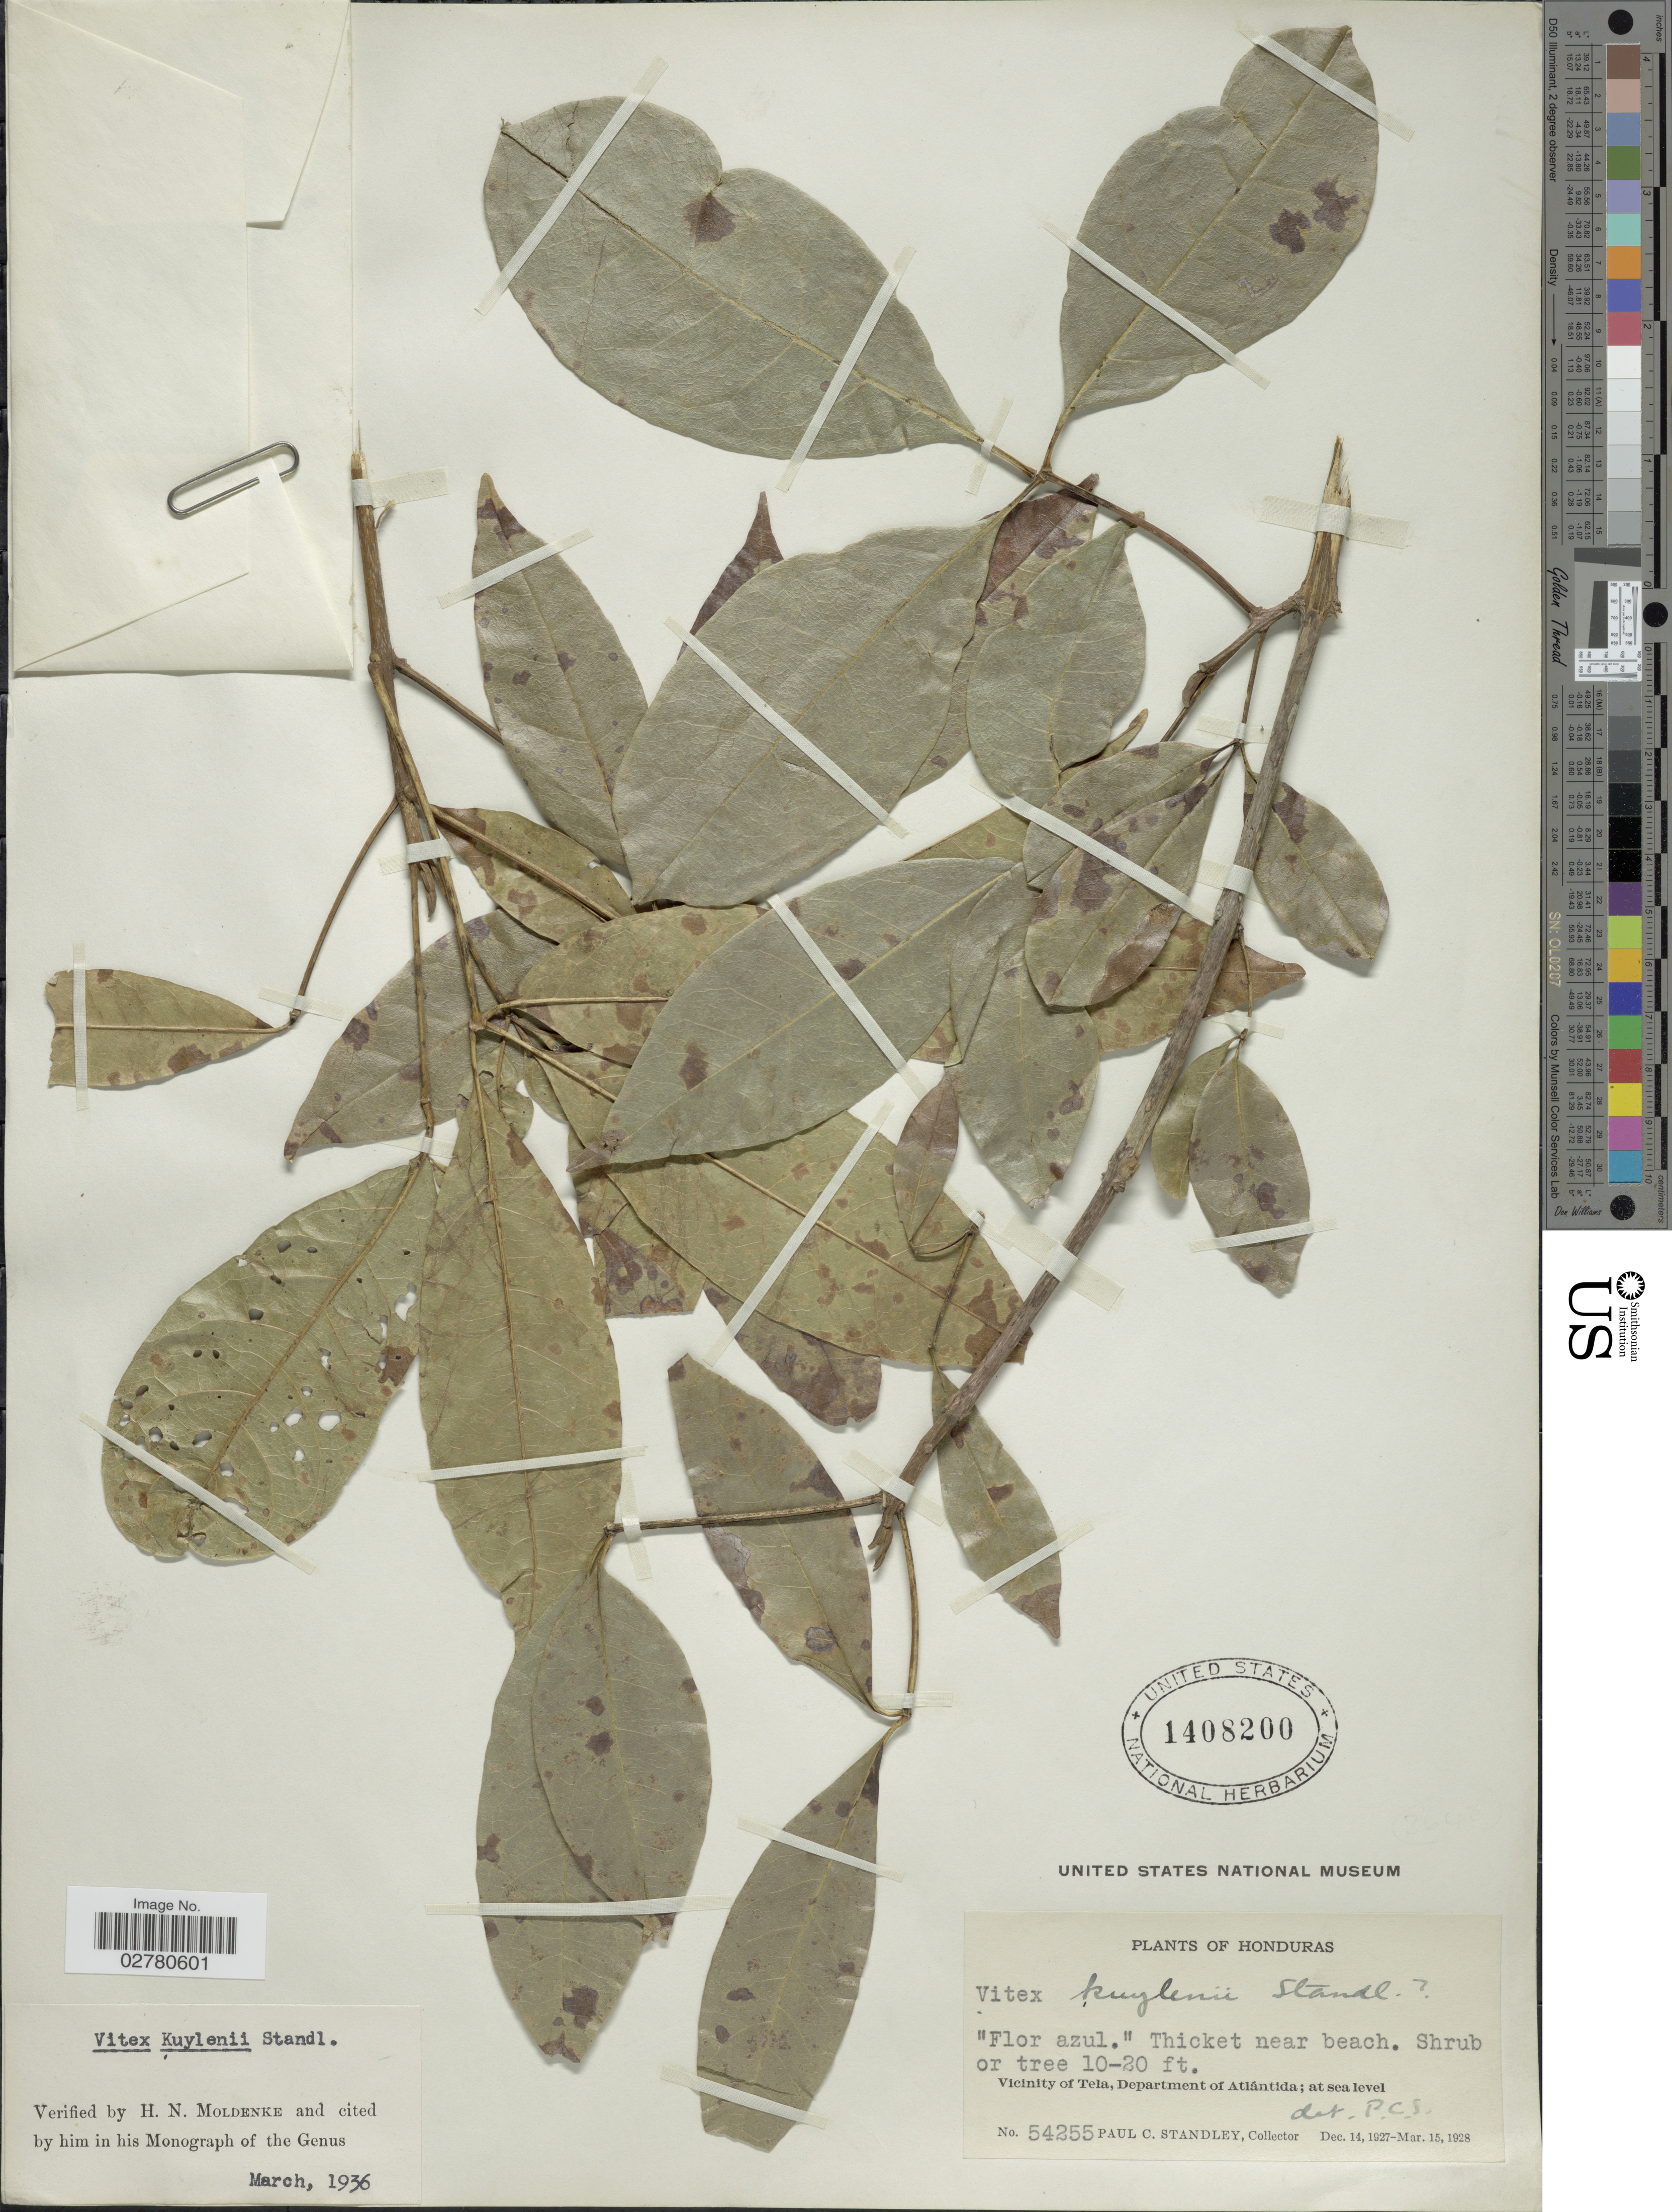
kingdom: Plantae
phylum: Tracheophyta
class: Magnoliopsida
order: Lamiales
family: Lamiaceae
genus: Vitex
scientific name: Vitex kuylenii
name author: Standl.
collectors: P. C. Standley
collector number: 54255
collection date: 1927-12-14/1928-03-15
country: Honduras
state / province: Atlántida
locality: Vicinity of Tela, Department of Atlántida.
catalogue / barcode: US 1408200